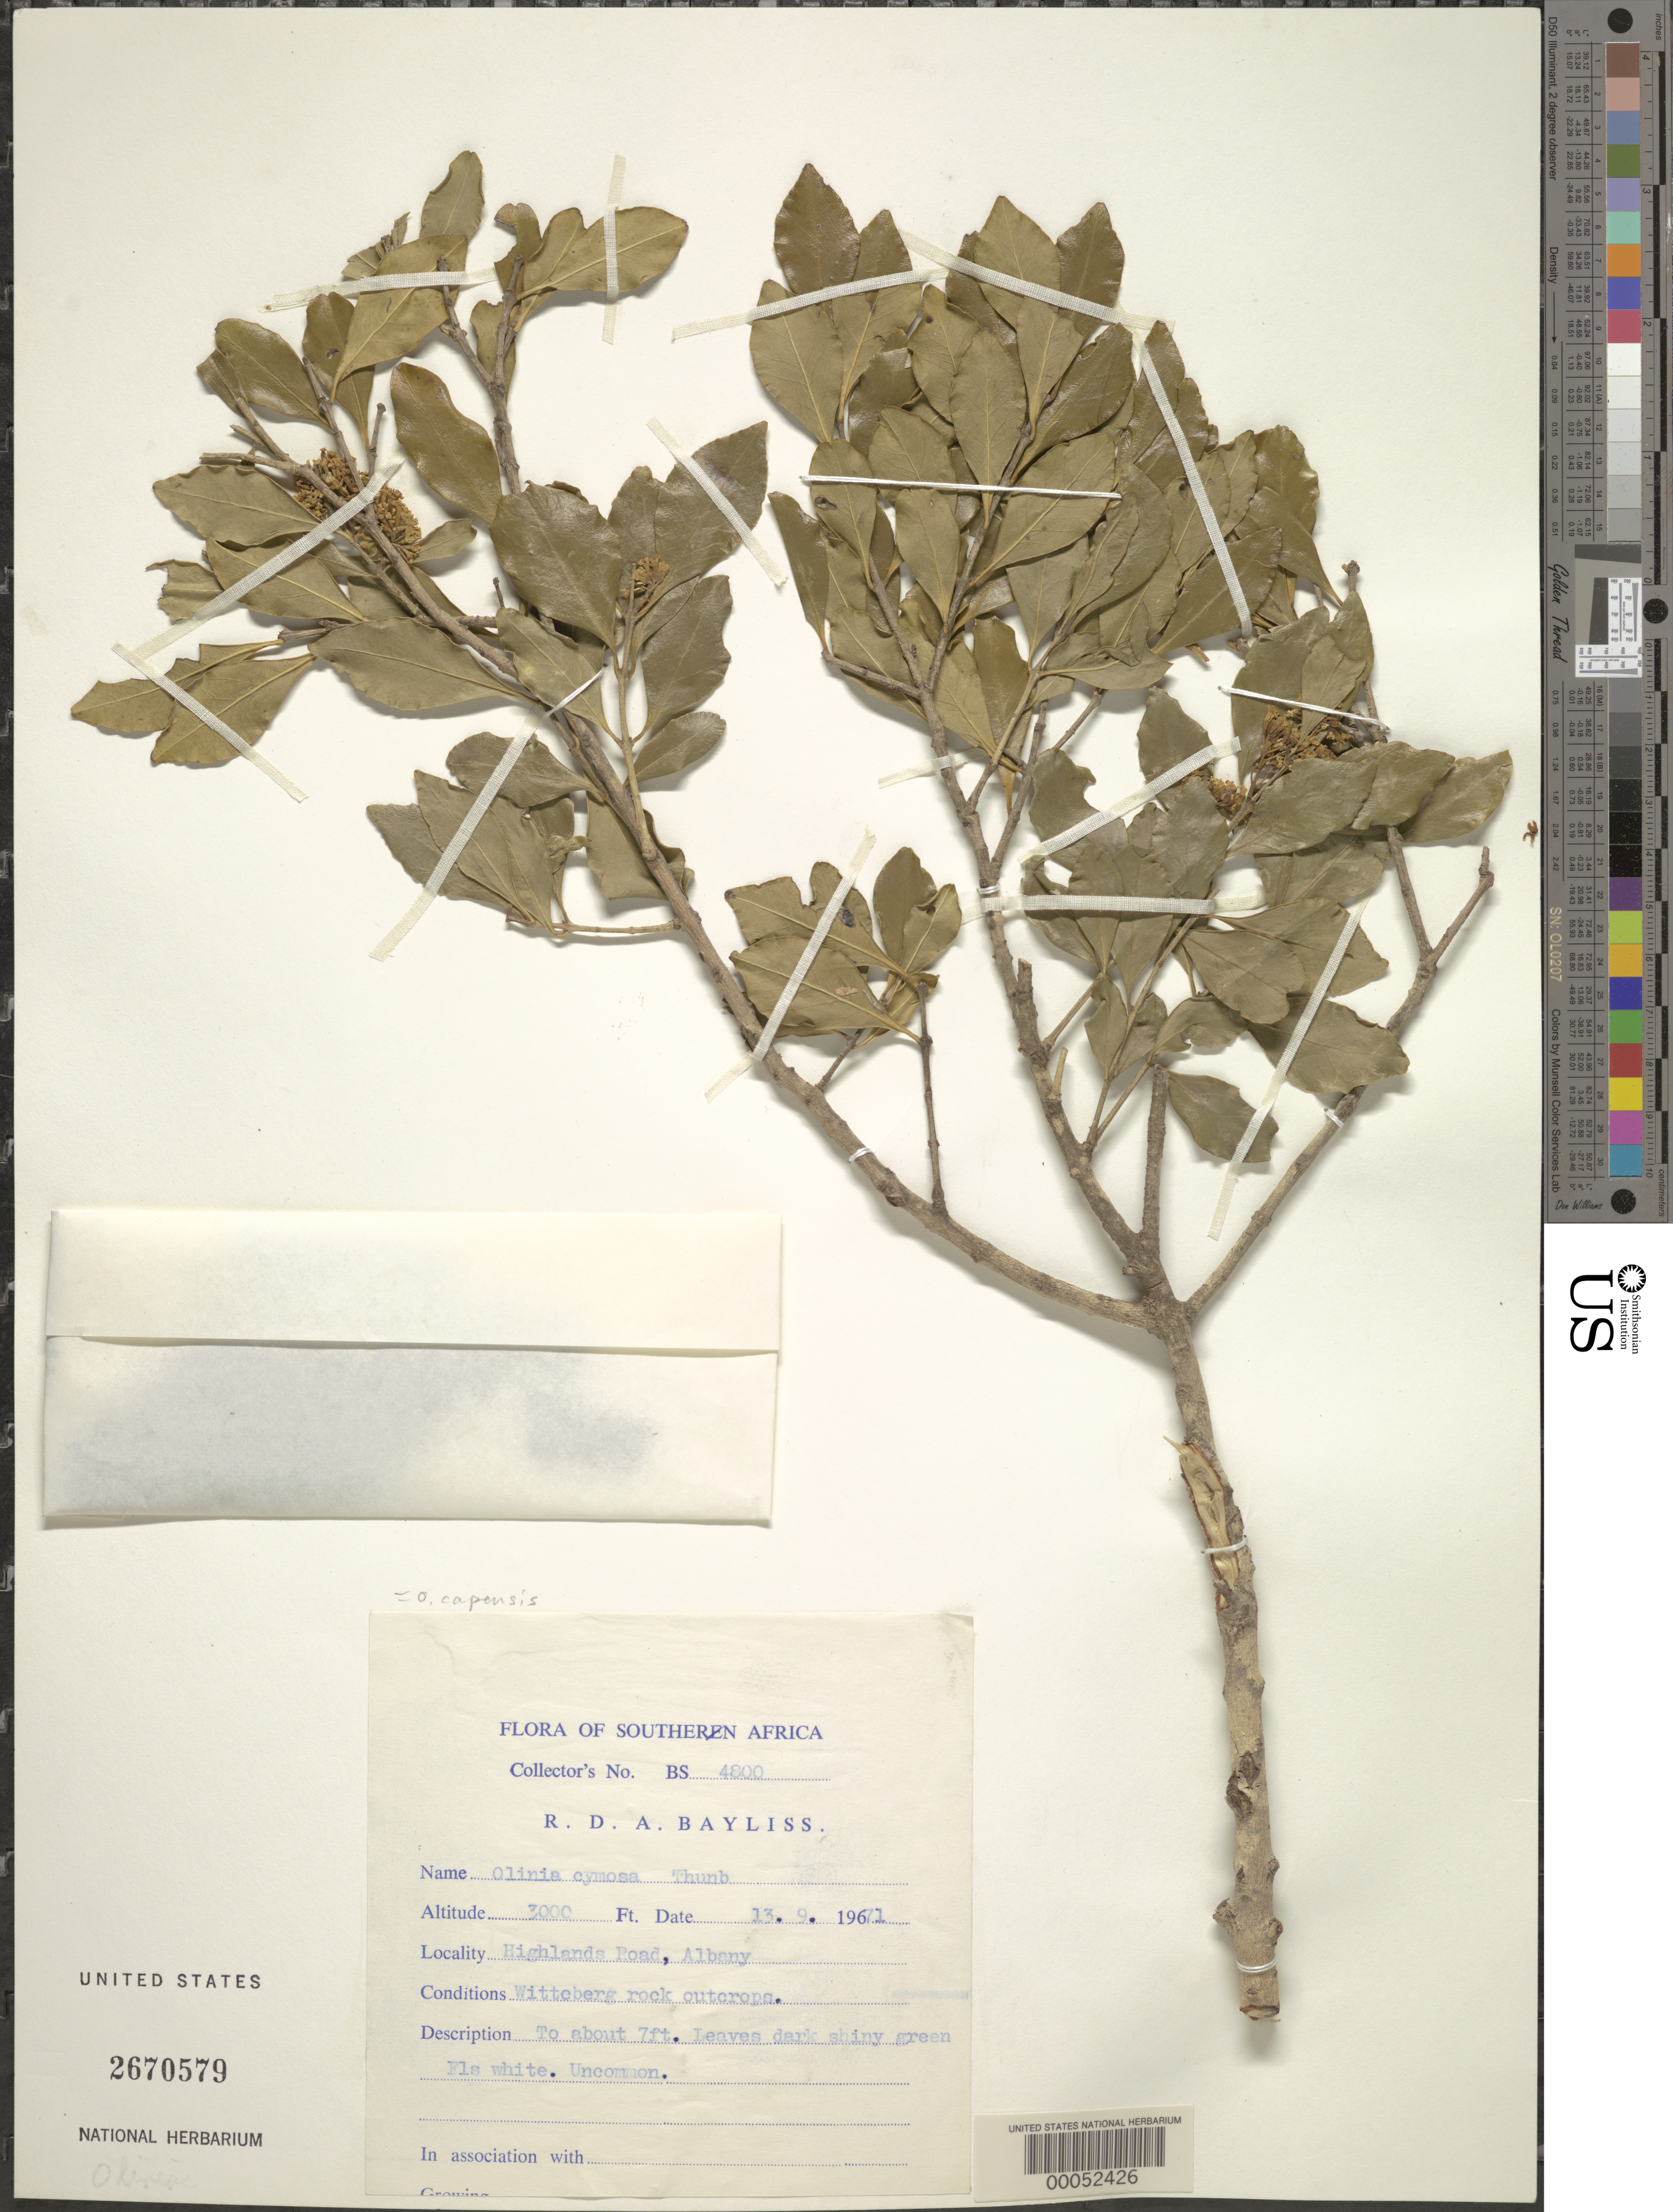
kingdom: Plantae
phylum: Tracheophyta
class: Magnoliopsida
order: Myrtales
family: Penaeaceae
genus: Olinia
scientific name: Olinia cymosa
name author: (L. f.) Thunb.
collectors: R. D. Bayliss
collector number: Bs 4800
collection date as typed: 13 Sep 1967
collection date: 1967-09-13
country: South Africa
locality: Highlands road, albany on whittenberg rock outcrop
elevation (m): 914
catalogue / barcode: US 2670579